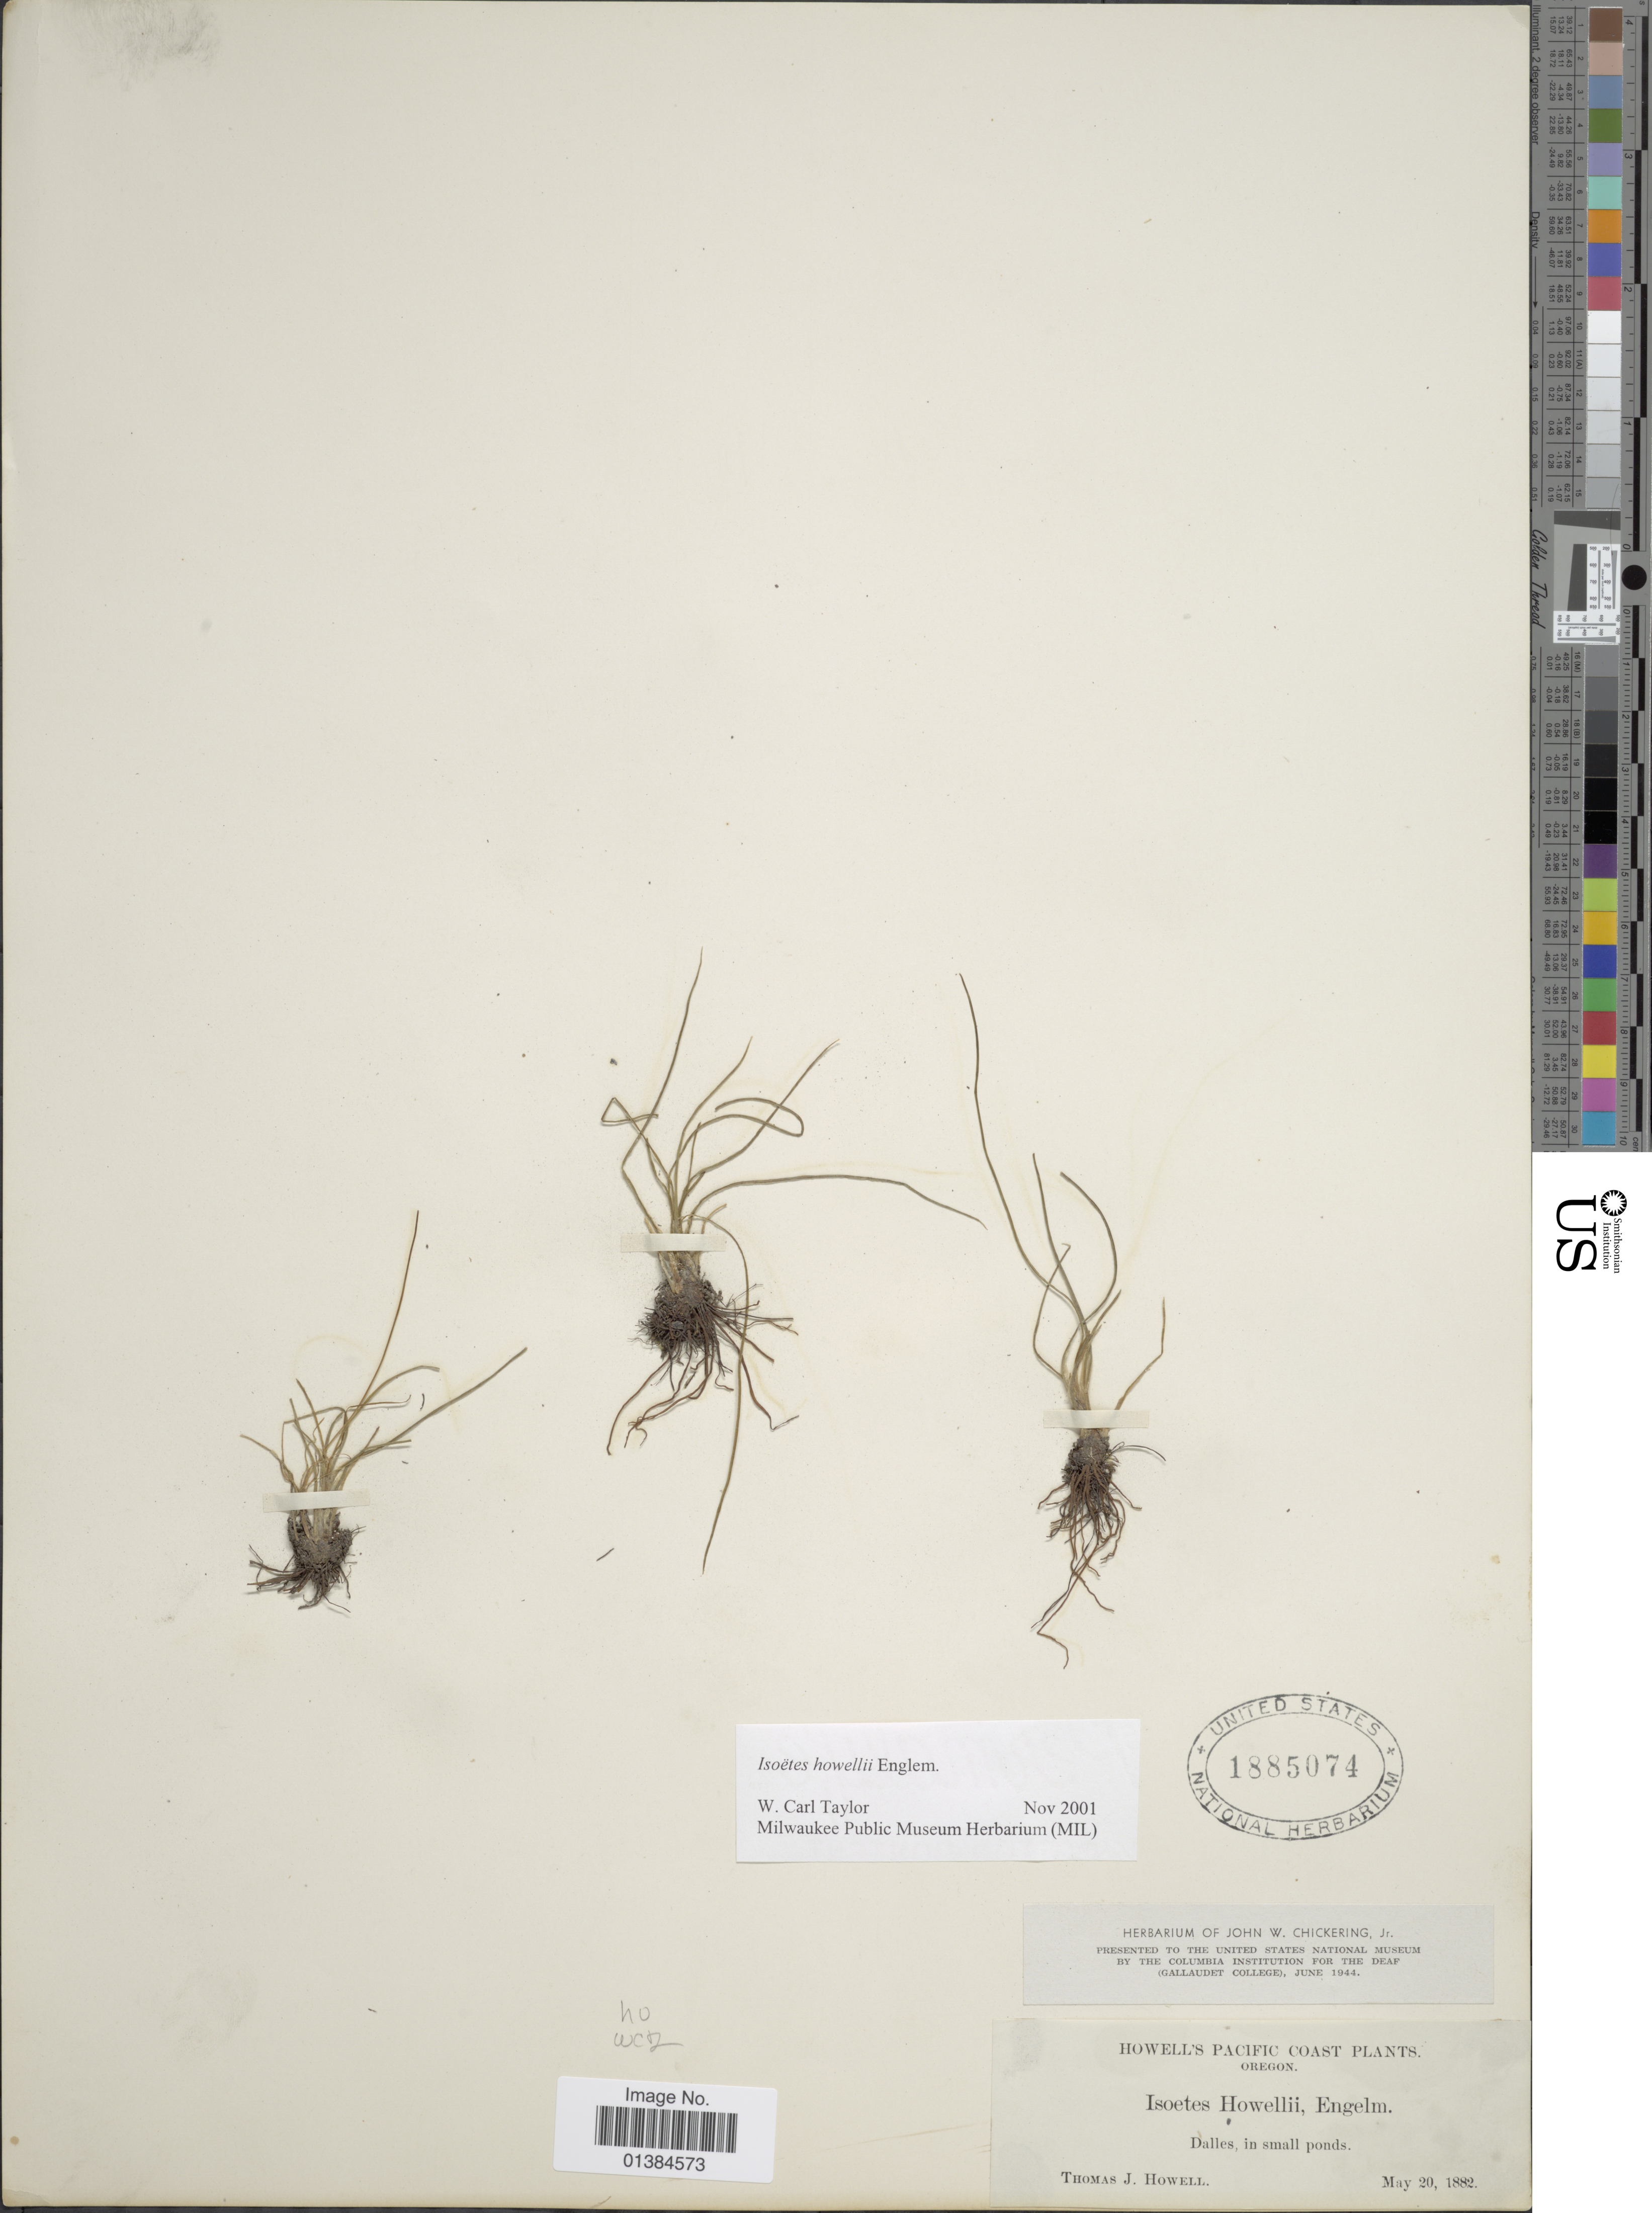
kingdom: Plantae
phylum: Tracheophyta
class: Lycopodiopsida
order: Isoetales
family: Isoetaceae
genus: Isoetes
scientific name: Isoetes howellii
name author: Engelm.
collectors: T. J. Howell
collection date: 1882-05-20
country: United States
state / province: Oregon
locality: Howell's Pacific Coast. Dalles, in small ponds.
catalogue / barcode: US 1885074